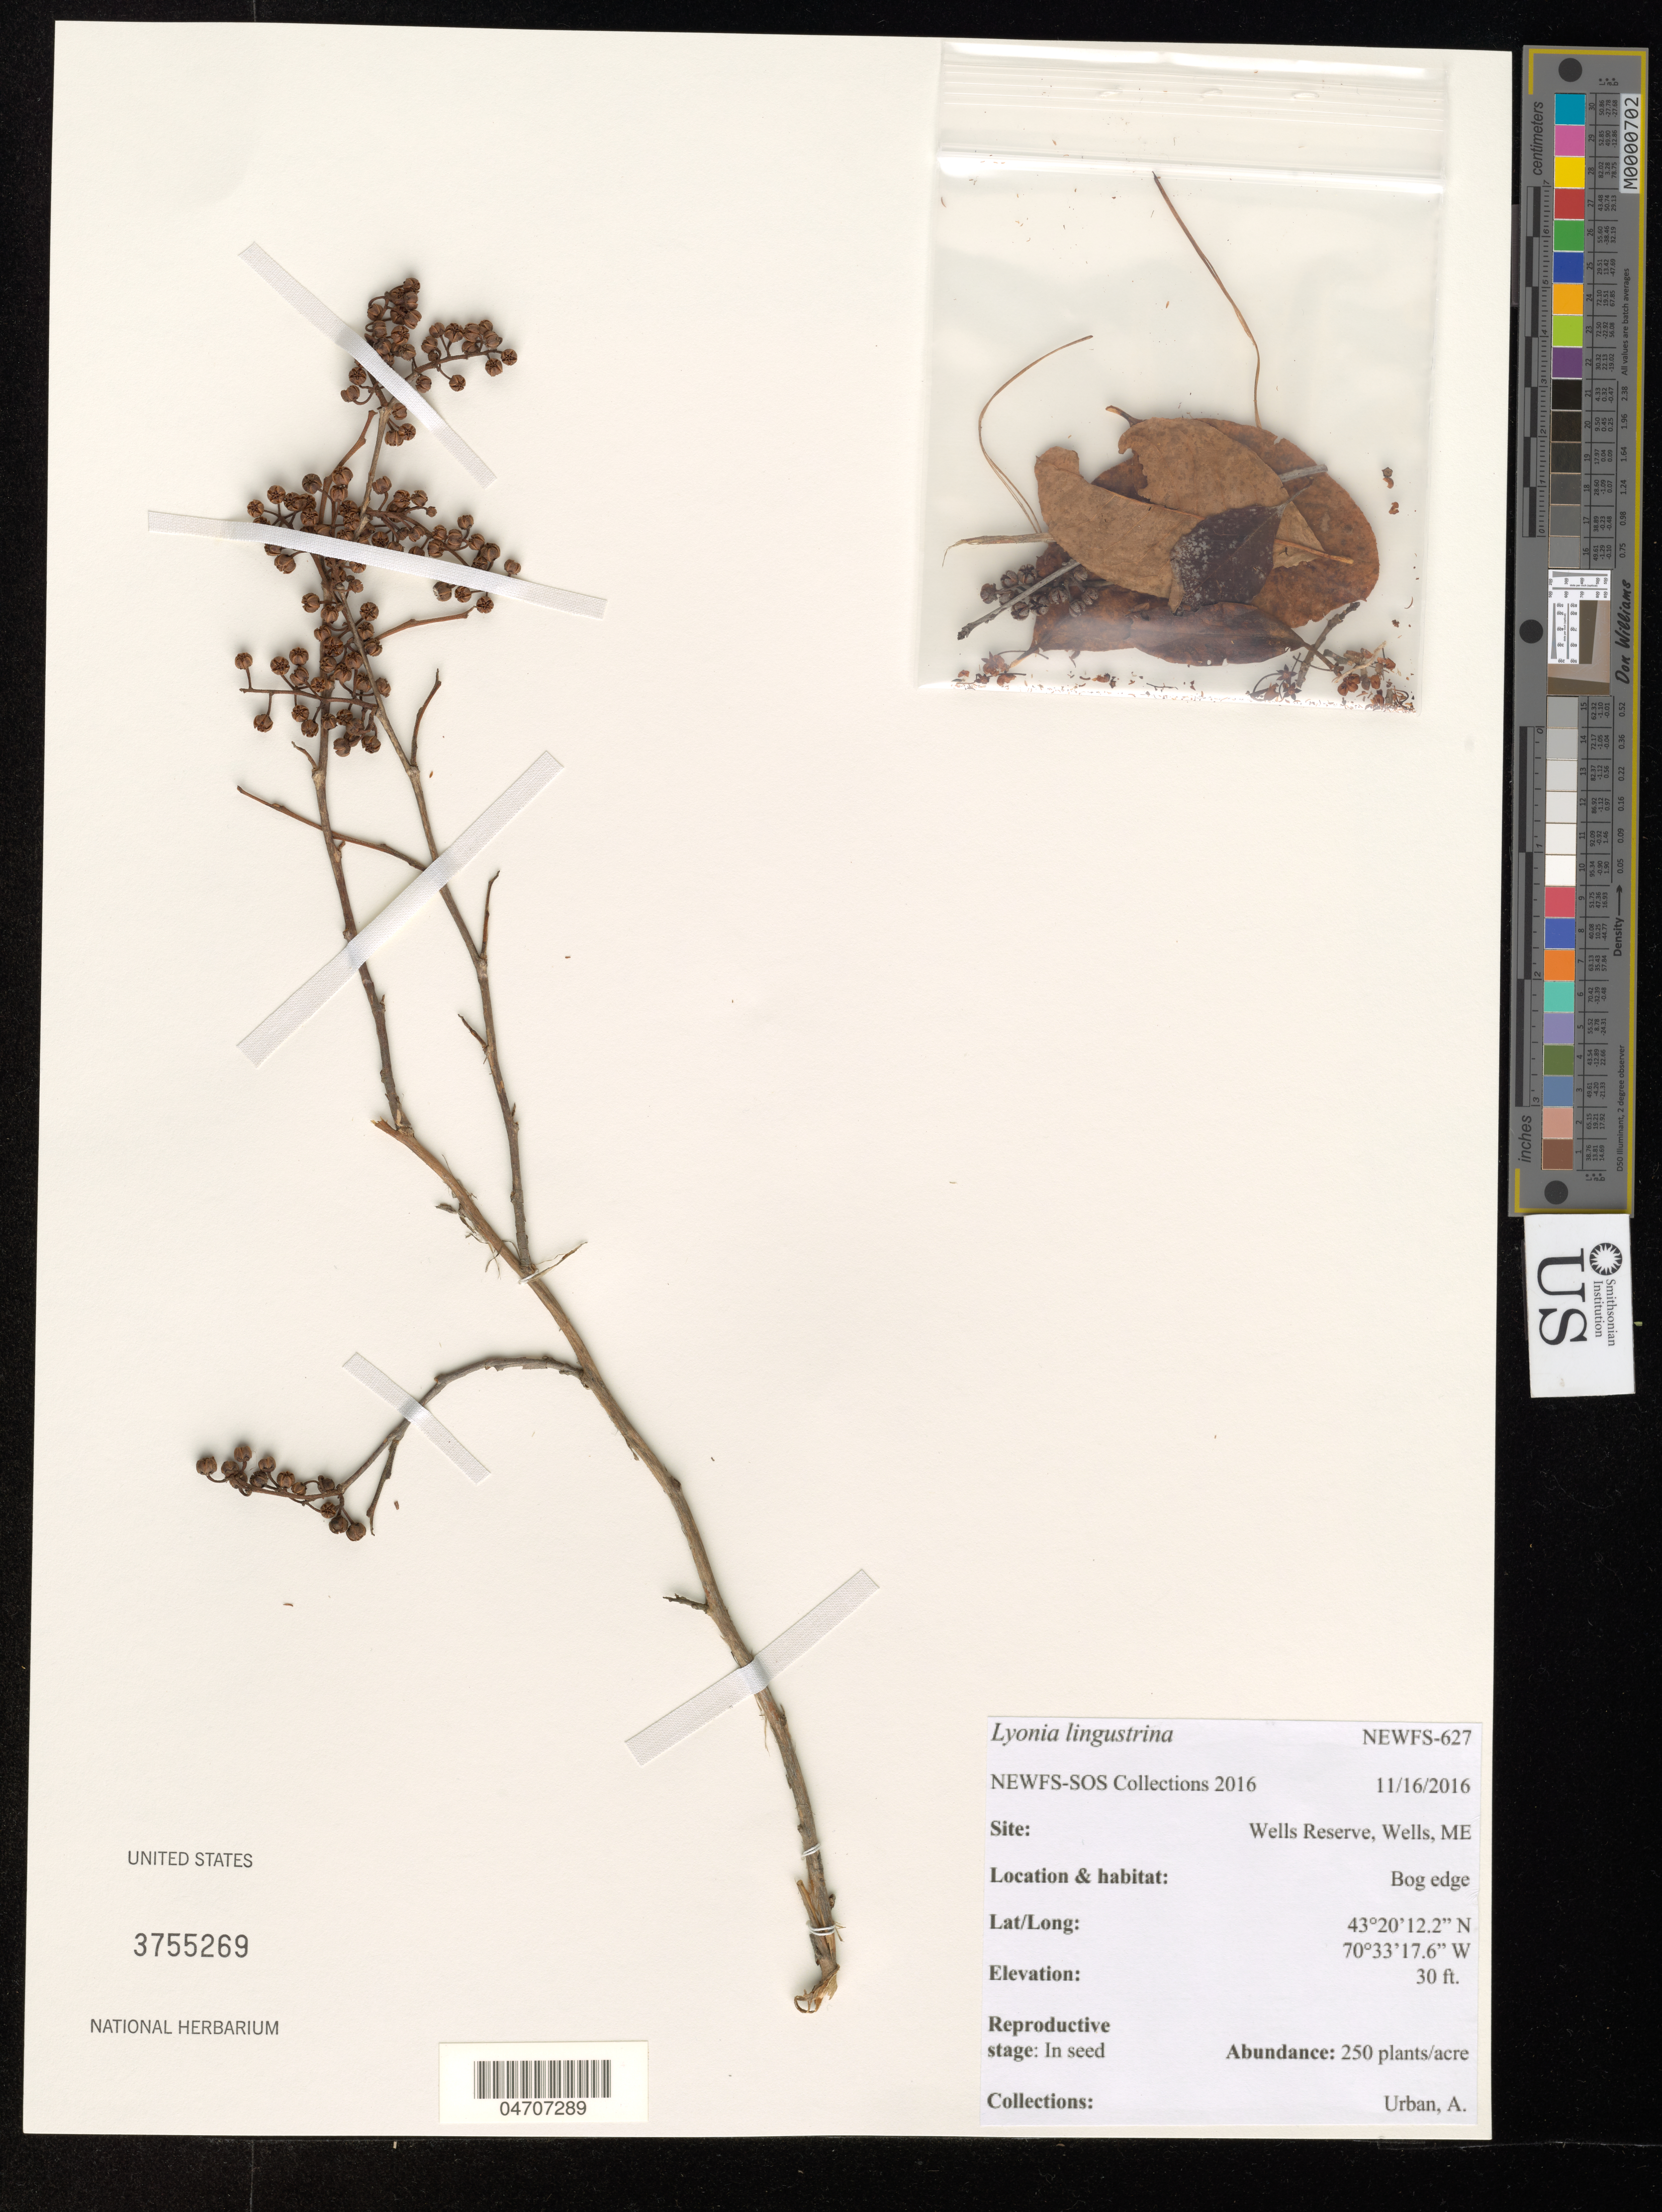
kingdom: Plantae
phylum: Tracheophyta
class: Magnoliopsida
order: Ericales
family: Ericaceae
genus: Lyonia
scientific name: Lyonia ligustrina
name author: (L.) DC.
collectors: A. Urban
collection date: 2016-11-16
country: United States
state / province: Maine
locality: Site: Wells Reserve, Wells, ME.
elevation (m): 9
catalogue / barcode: US 3755269